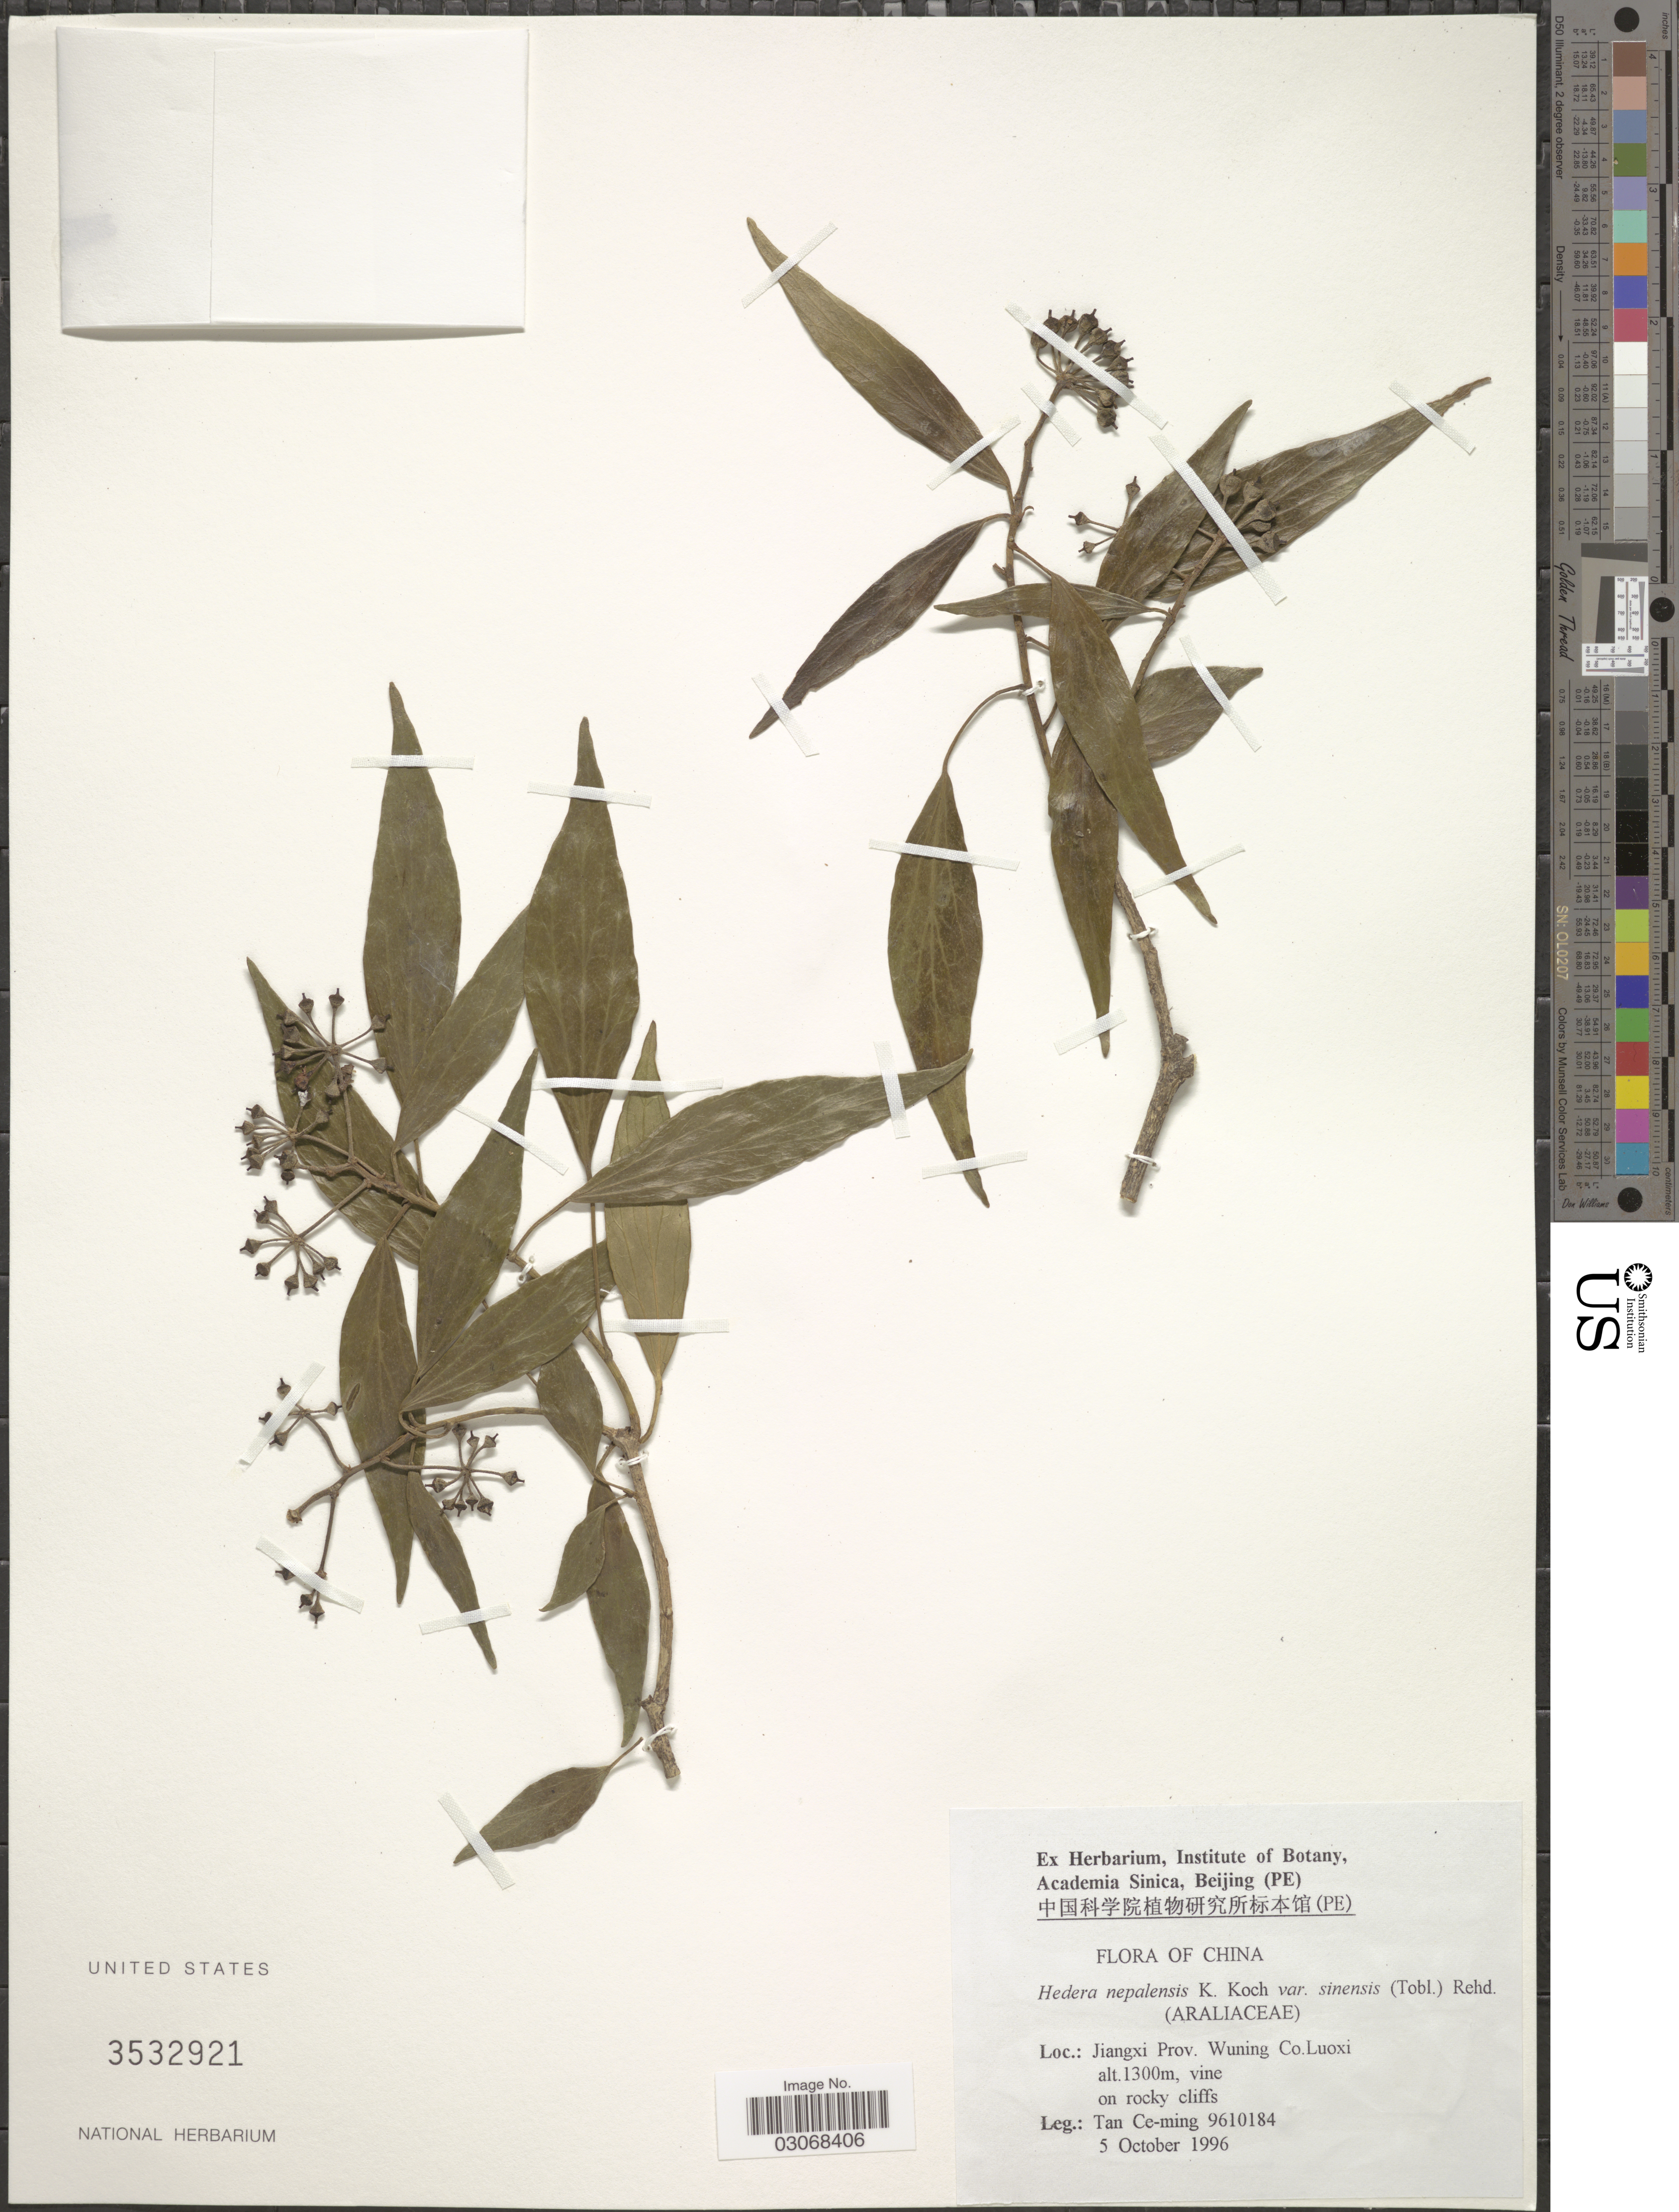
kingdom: Plantae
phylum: Tracheophyta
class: Magnoliopsida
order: Apiales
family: Araliaceae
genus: Hedera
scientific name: Hedera nepalensis var. sinensis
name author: (Tobler) Rehder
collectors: T. Ce-ming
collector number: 9610184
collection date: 1996-10-05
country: China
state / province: Jiangxi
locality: Wuning Co. Luoxi.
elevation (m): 1300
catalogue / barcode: US 3532921